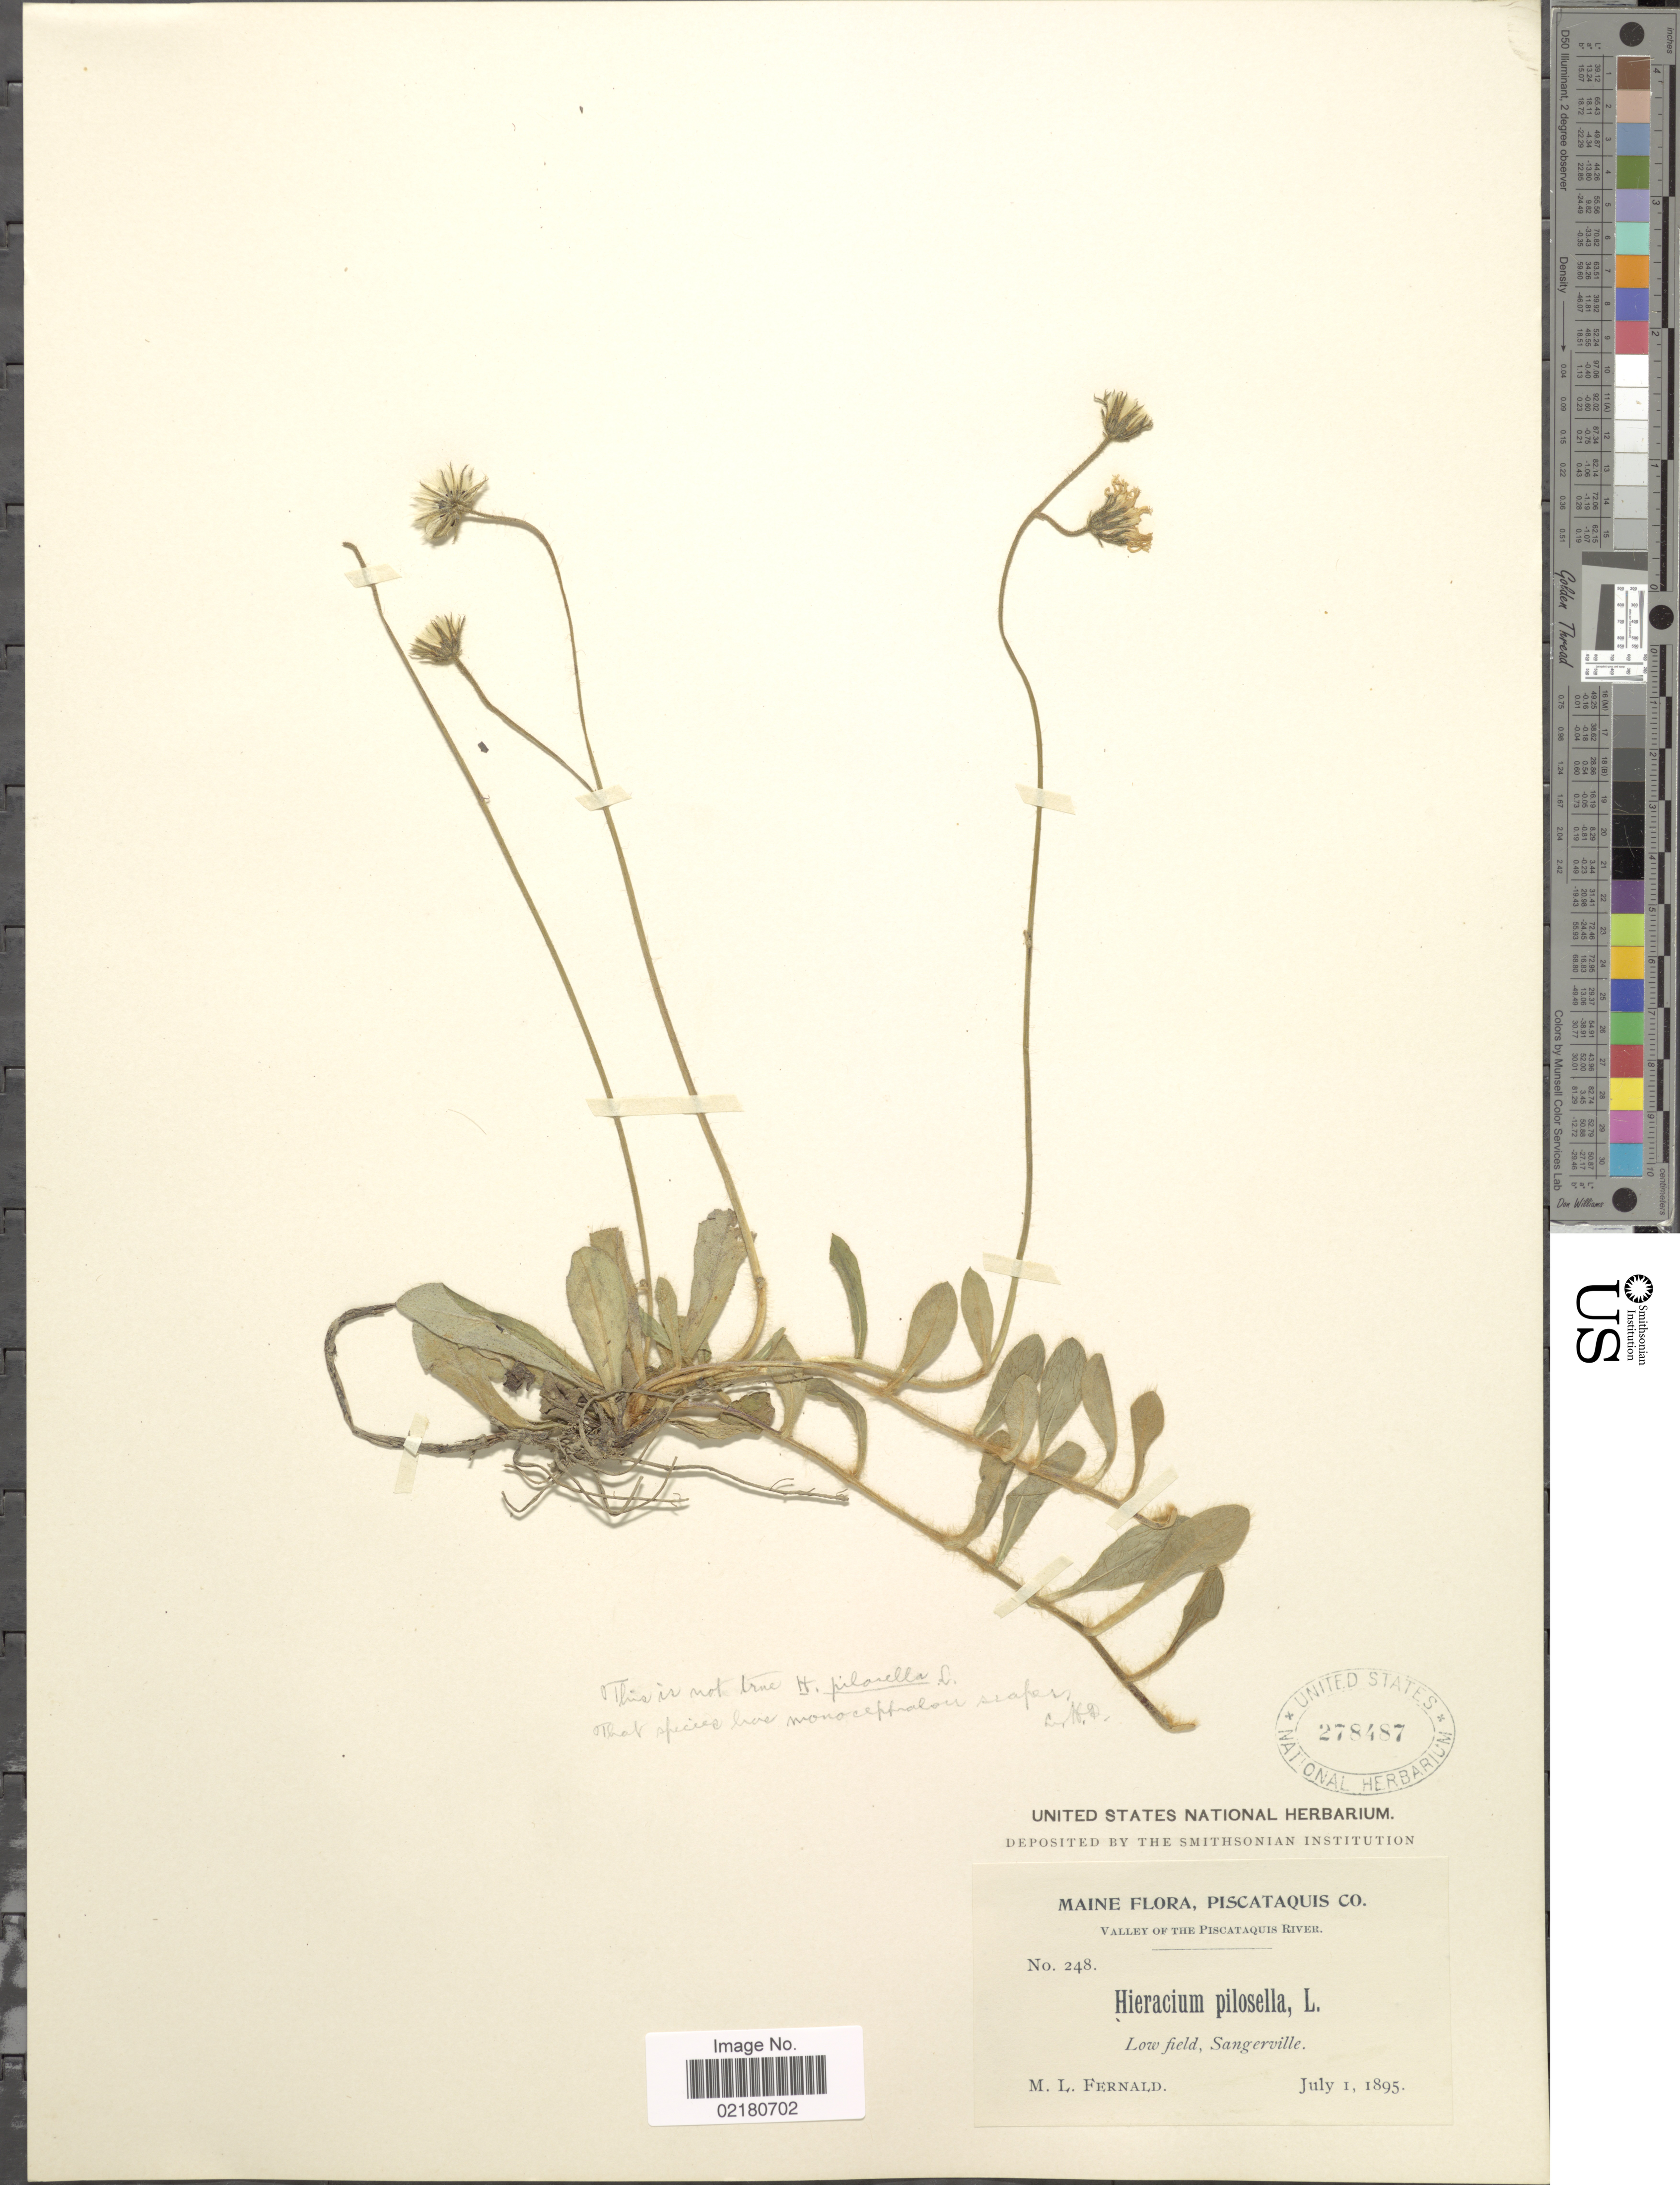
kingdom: Plantae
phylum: Tracheophyta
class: Magnoliopsida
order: Asterales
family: Asteraceae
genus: Pilosella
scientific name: Pilosella officinarum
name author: Vaill.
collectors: M. L. Fernald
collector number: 248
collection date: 1895-07-01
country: United States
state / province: Maine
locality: Maine Flora, Piscataquis Co. Calley of the Piscataquis River, Low field, Sangerville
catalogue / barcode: US 278487